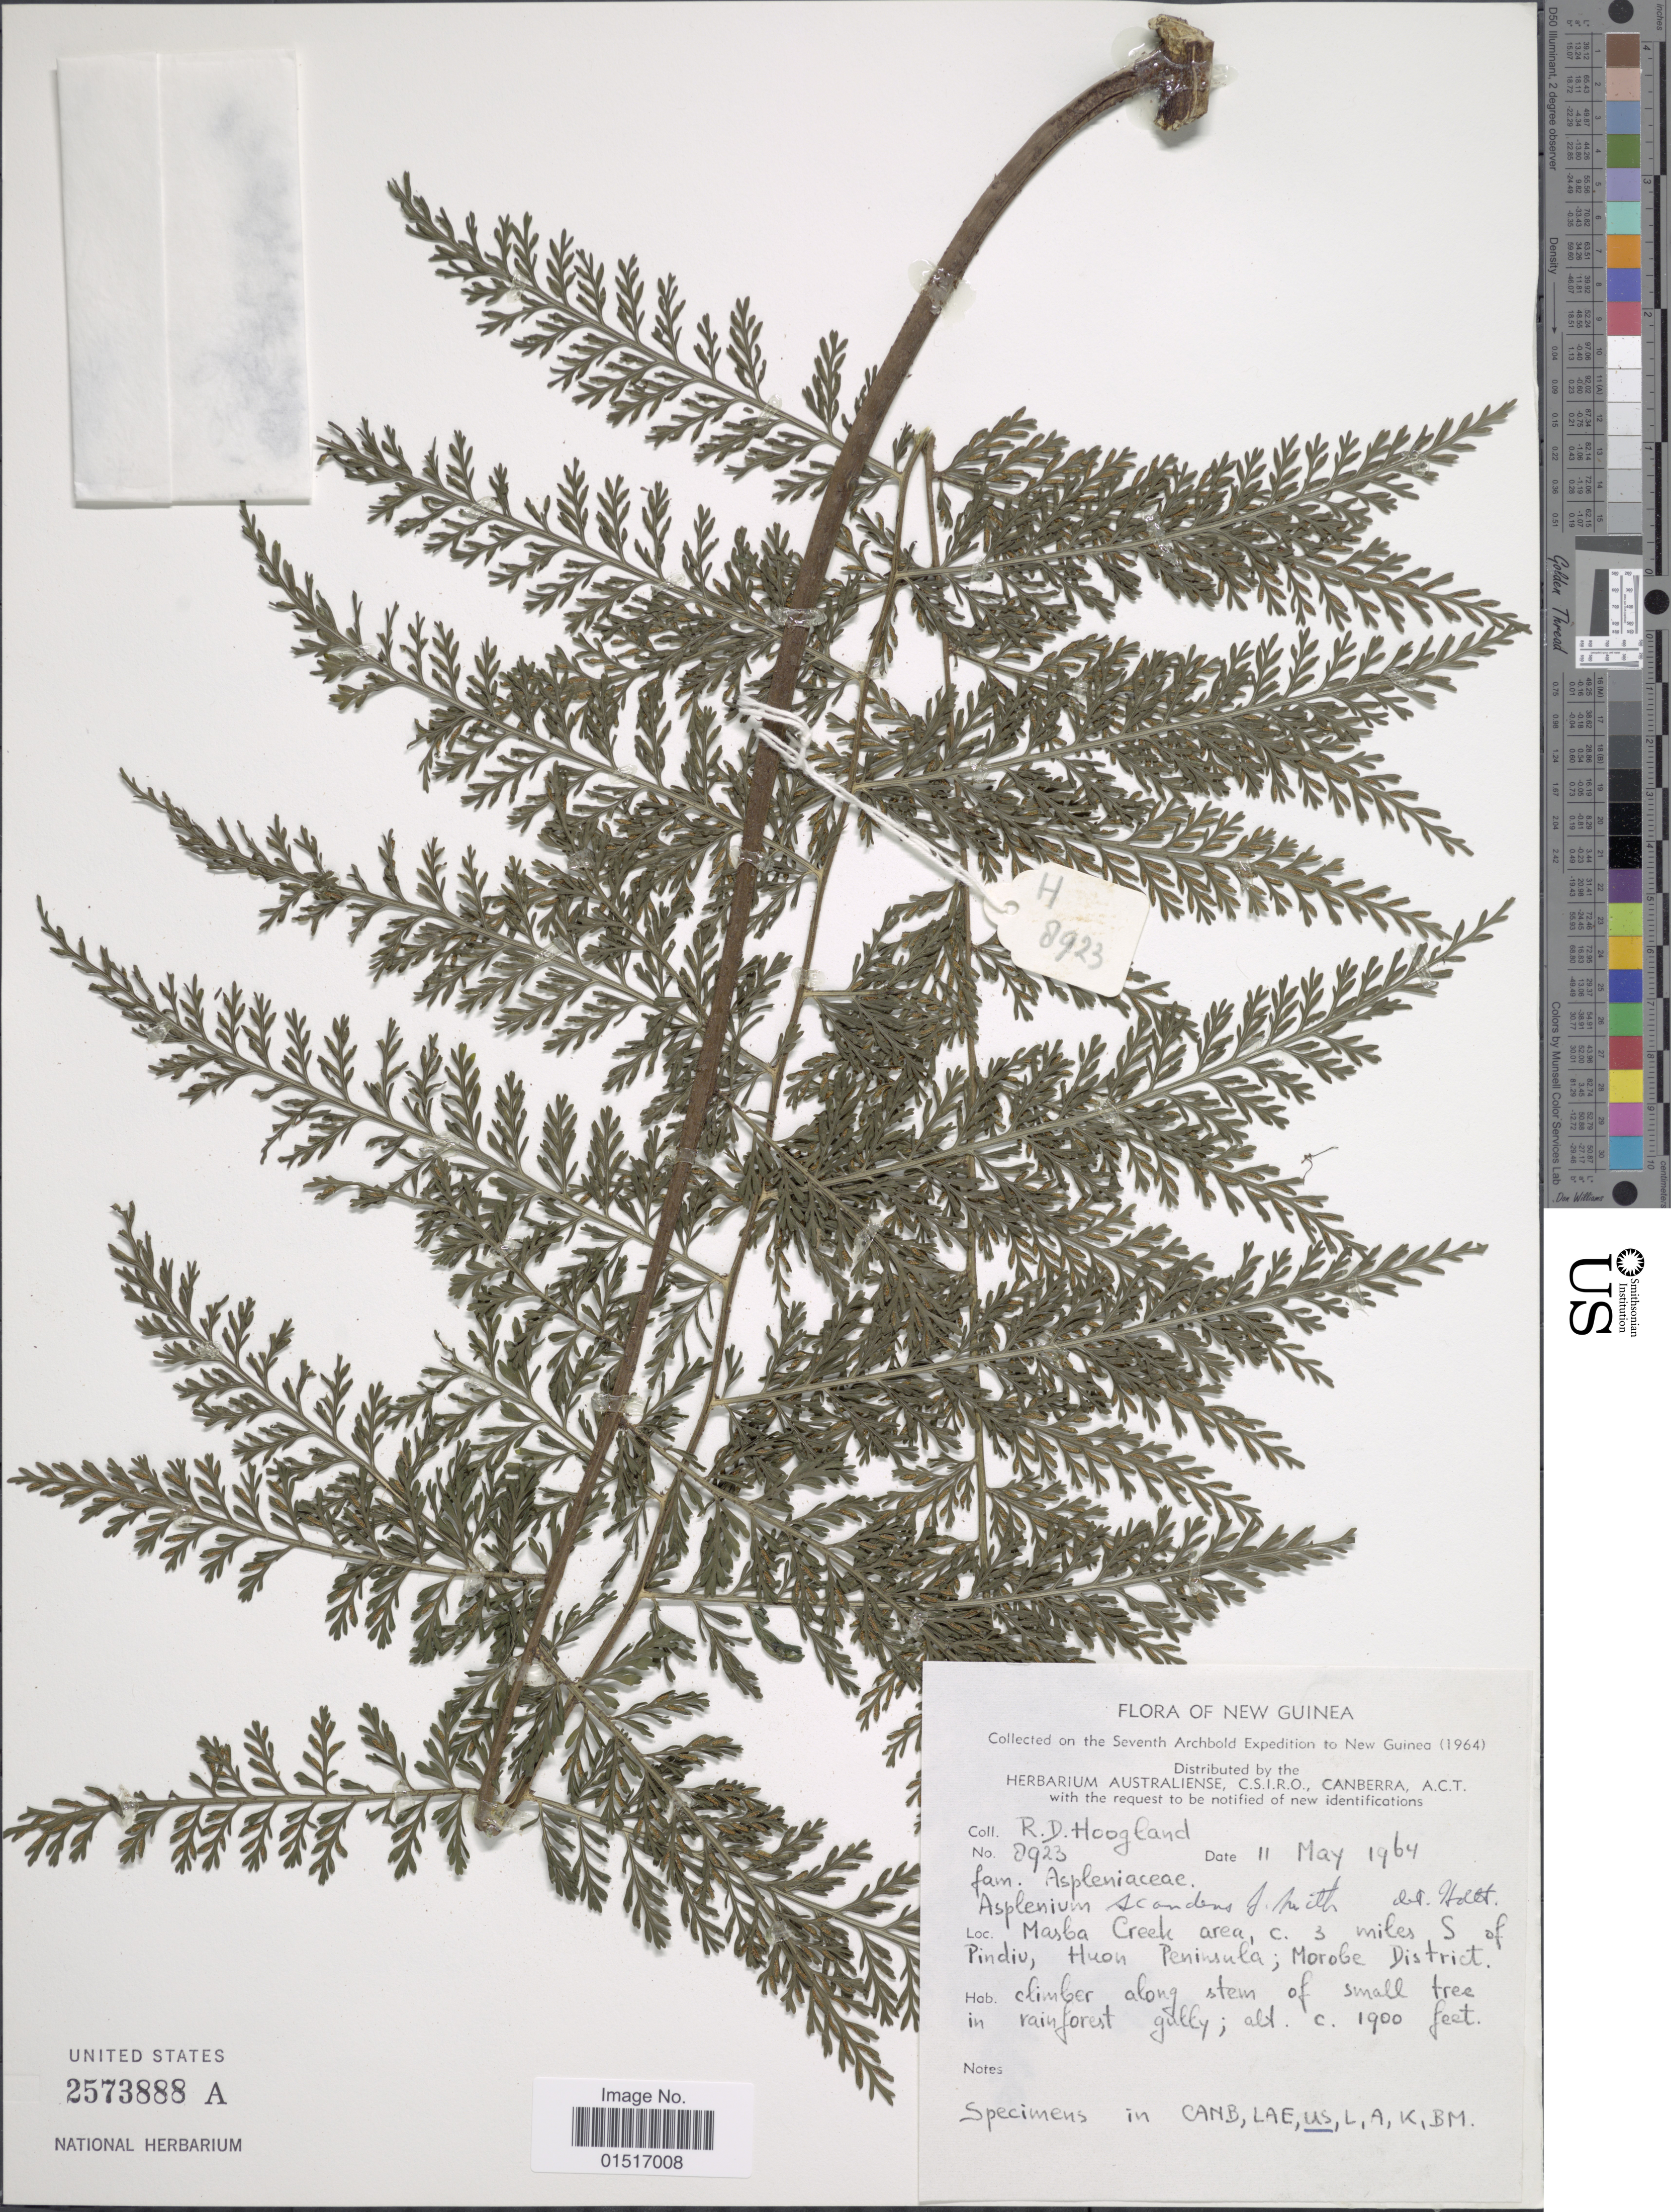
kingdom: Plantae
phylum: Tracheophyta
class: Polypodiopsida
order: Polypodiales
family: Aspleniaceae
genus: Asplenium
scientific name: Asplenium scandens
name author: J. Sm. ex Mett.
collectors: R. D. Hoogland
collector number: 8923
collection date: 1964-05-11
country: Papua New Guinea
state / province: Morobe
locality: New Guinea. Masba Creek area, c. 3 miles S of Pindiv, Huon Peninsula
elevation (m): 579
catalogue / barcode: US 2573888A